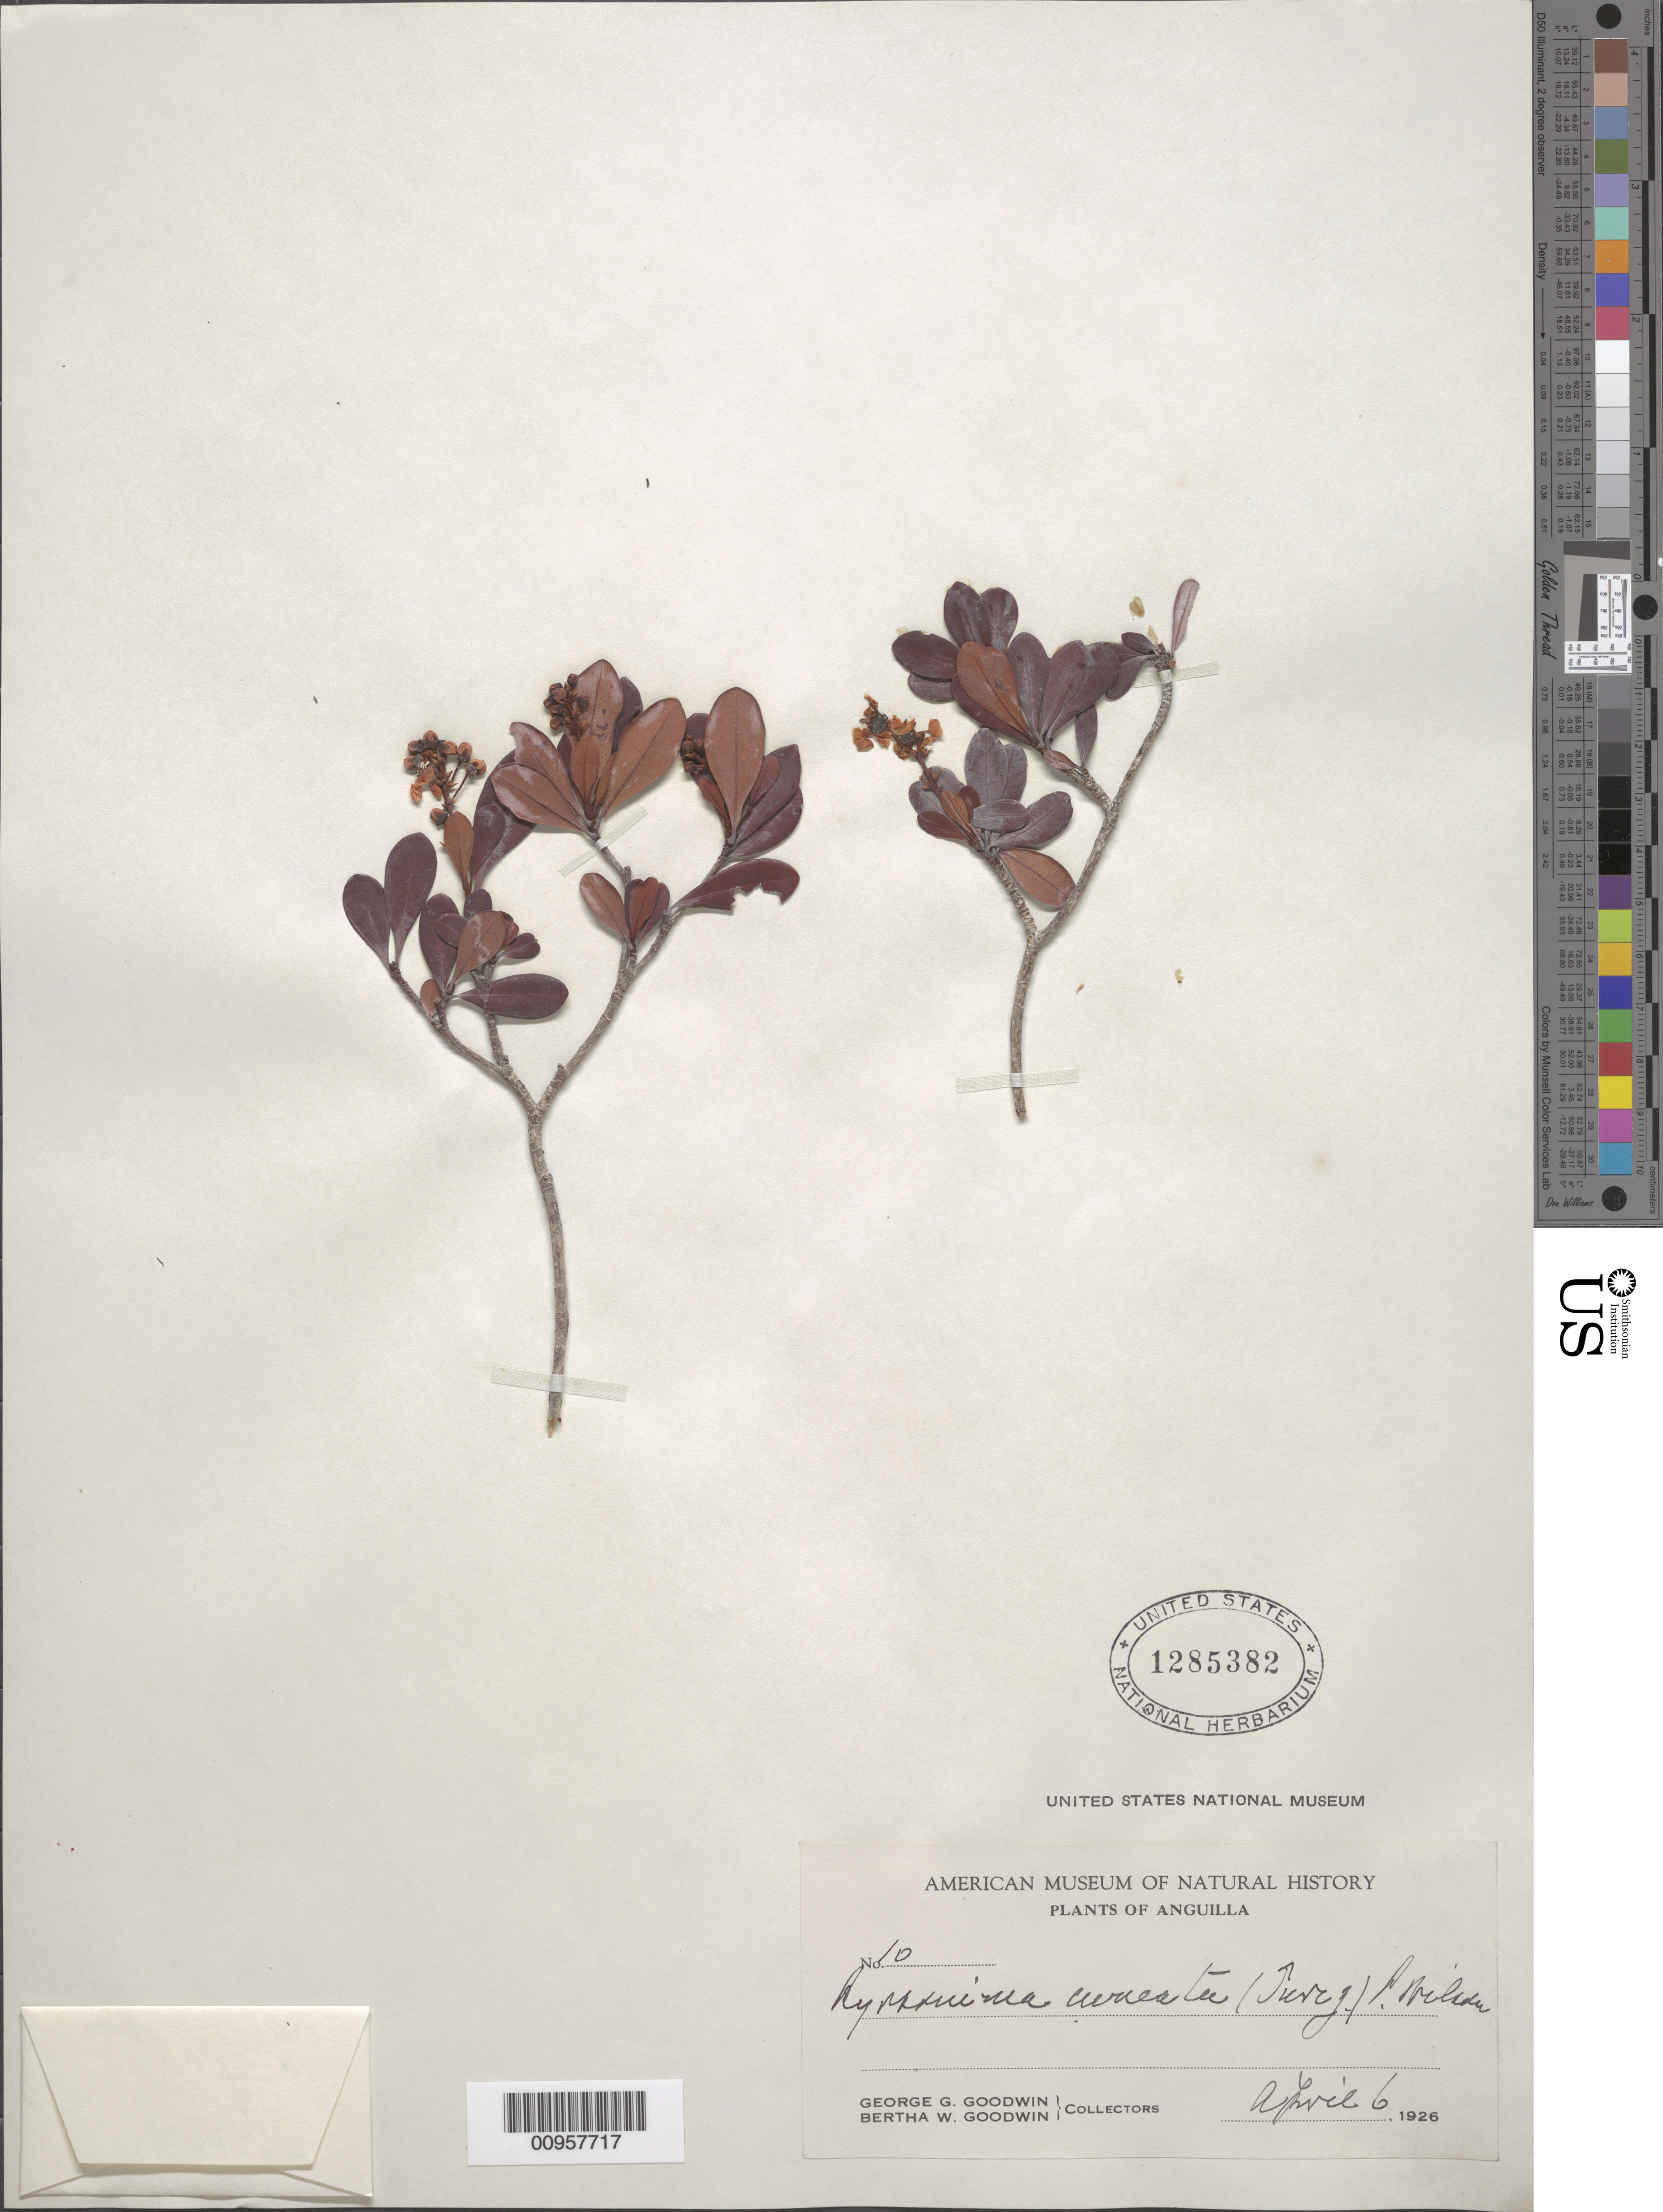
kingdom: Plantae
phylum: Tracheophyta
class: Magnoliopsida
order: Malpighiales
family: Malpighiaceae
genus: Byrsonima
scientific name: Byrsonima lucida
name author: (Mill.) DC.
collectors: G. Goodwin & B. Goodwin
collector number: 10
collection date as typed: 06 Apr 1926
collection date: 1926-04-06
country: Anguilla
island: Anguilla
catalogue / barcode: US 1285382